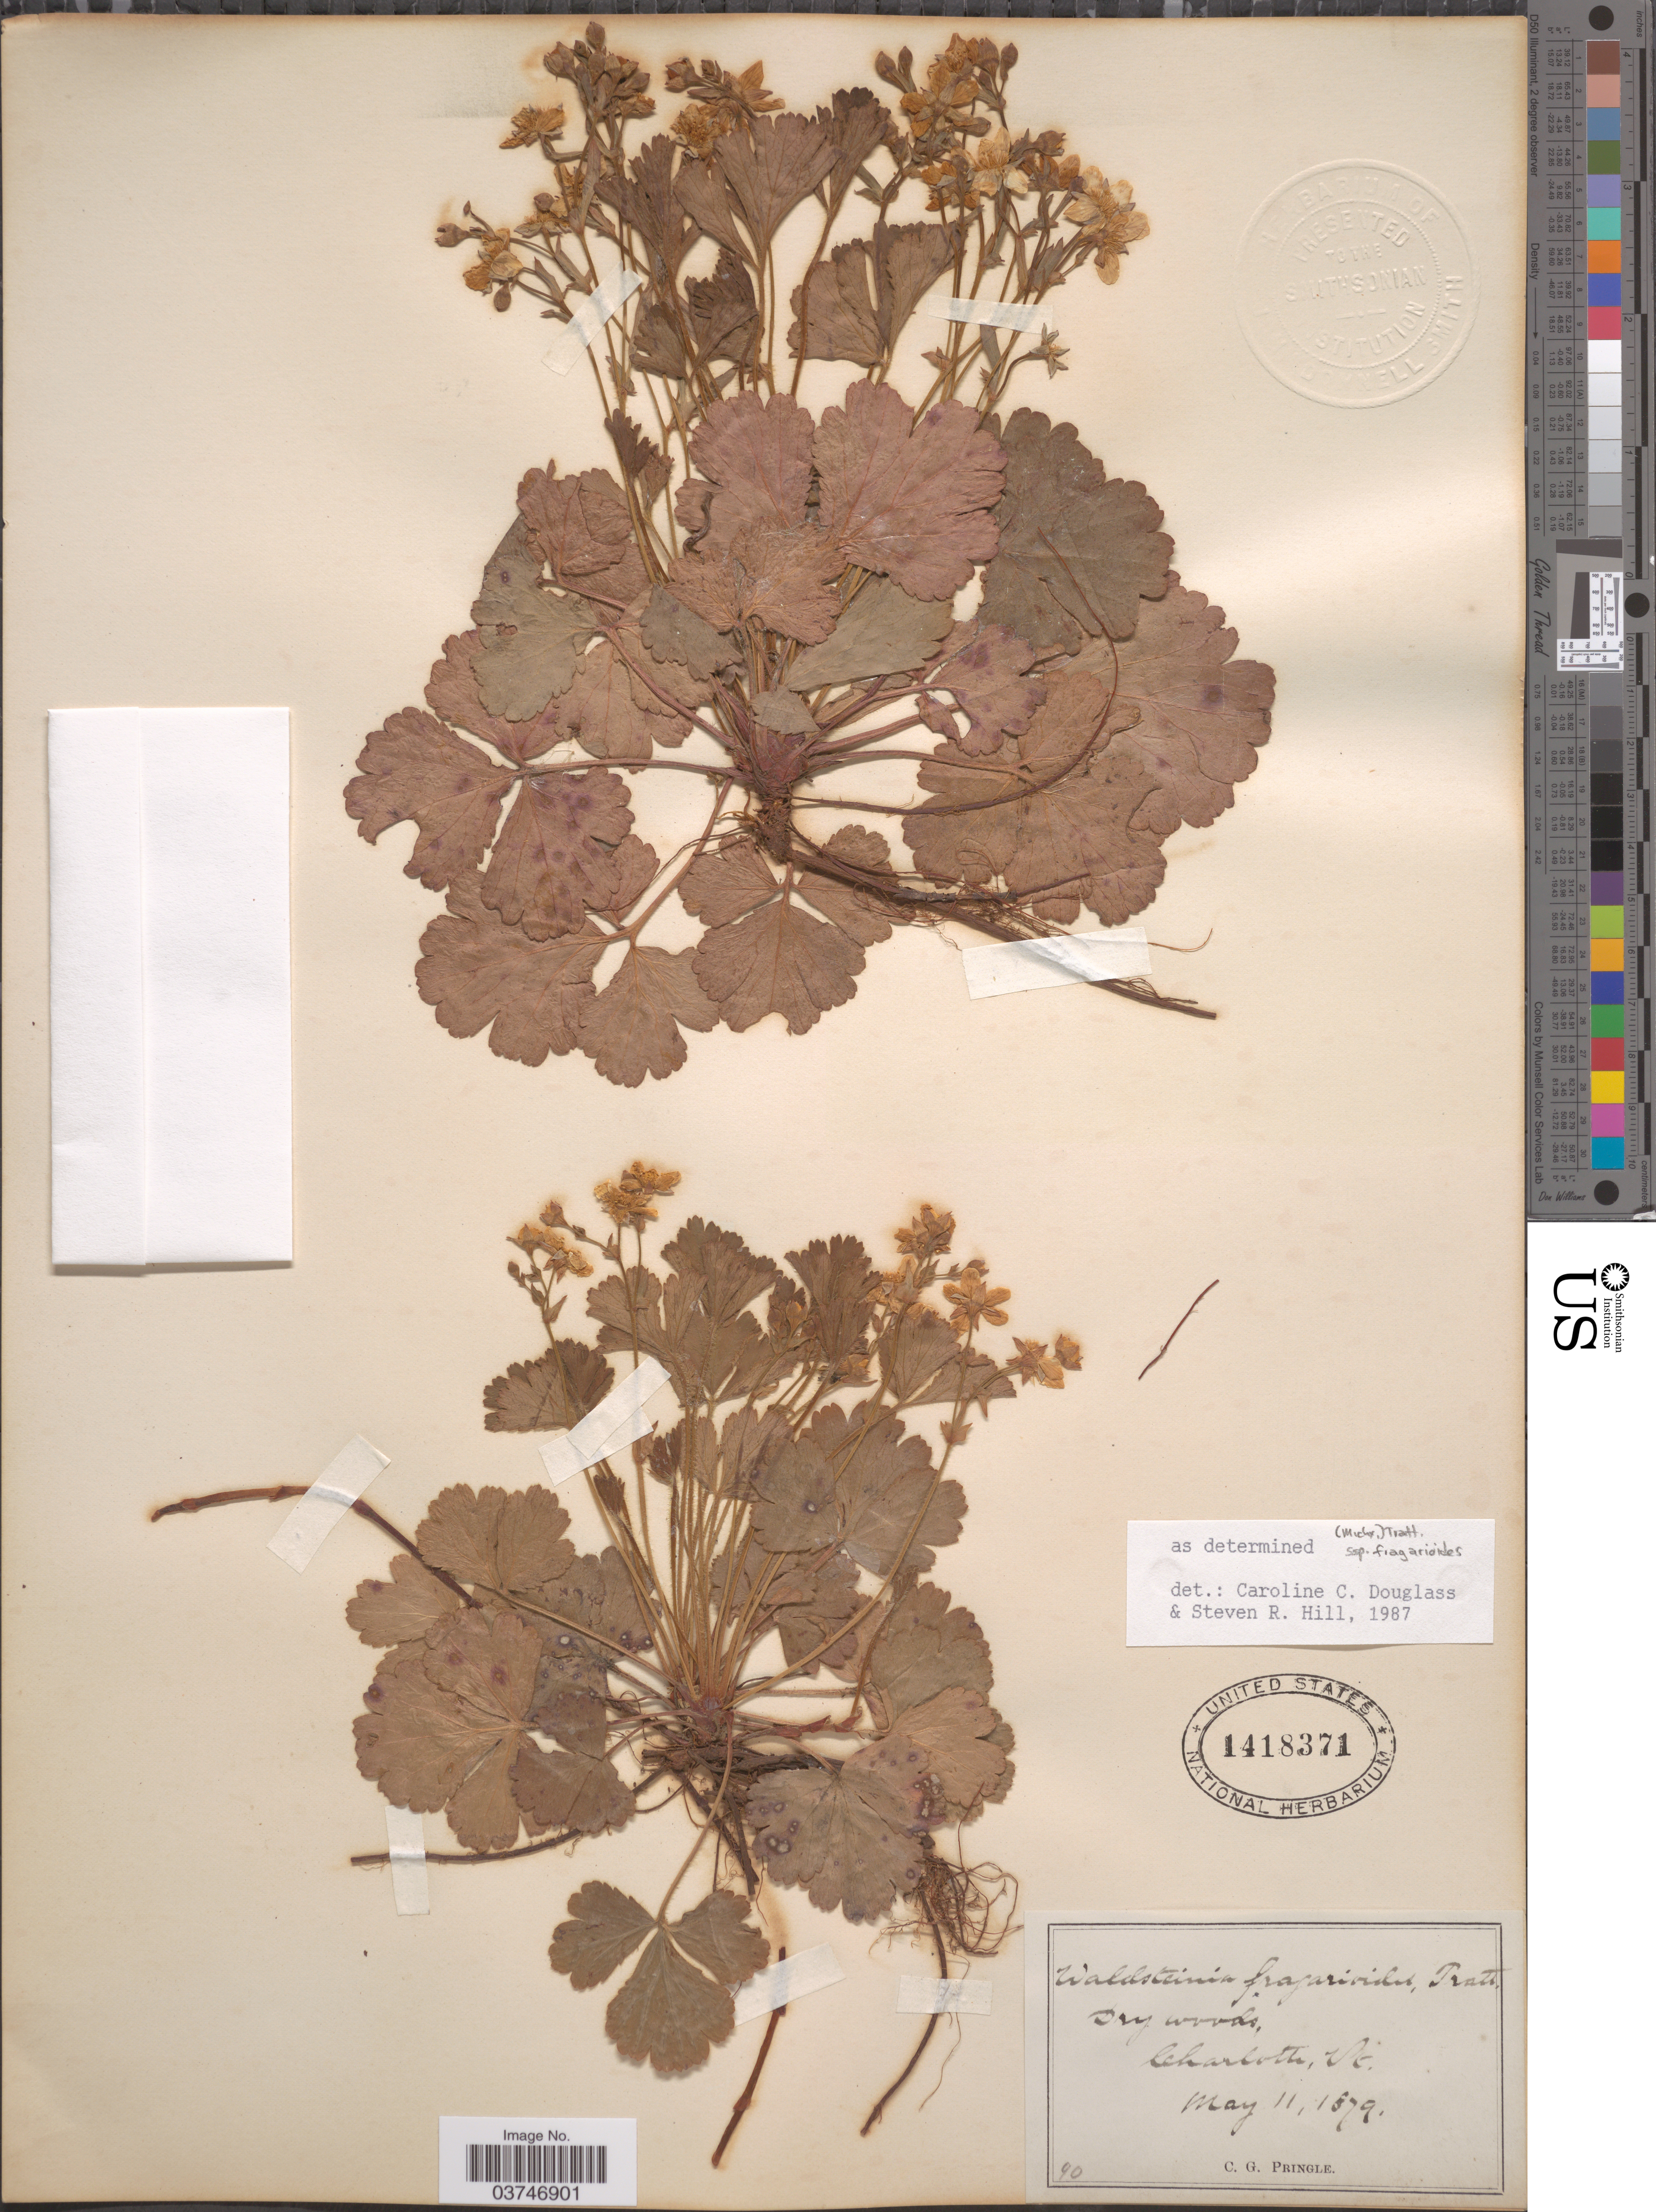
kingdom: Plantae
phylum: Tracheophyta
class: Magnoliopsida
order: Rosales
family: Rosaceae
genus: Waldsteinia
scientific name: Waldsteinia fragarioides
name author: (Michx.) Tratt.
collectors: C. G. Pringle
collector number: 90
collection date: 1879-05-11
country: United States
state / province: Vermont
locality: Charlotte.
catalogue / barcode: US 1418371